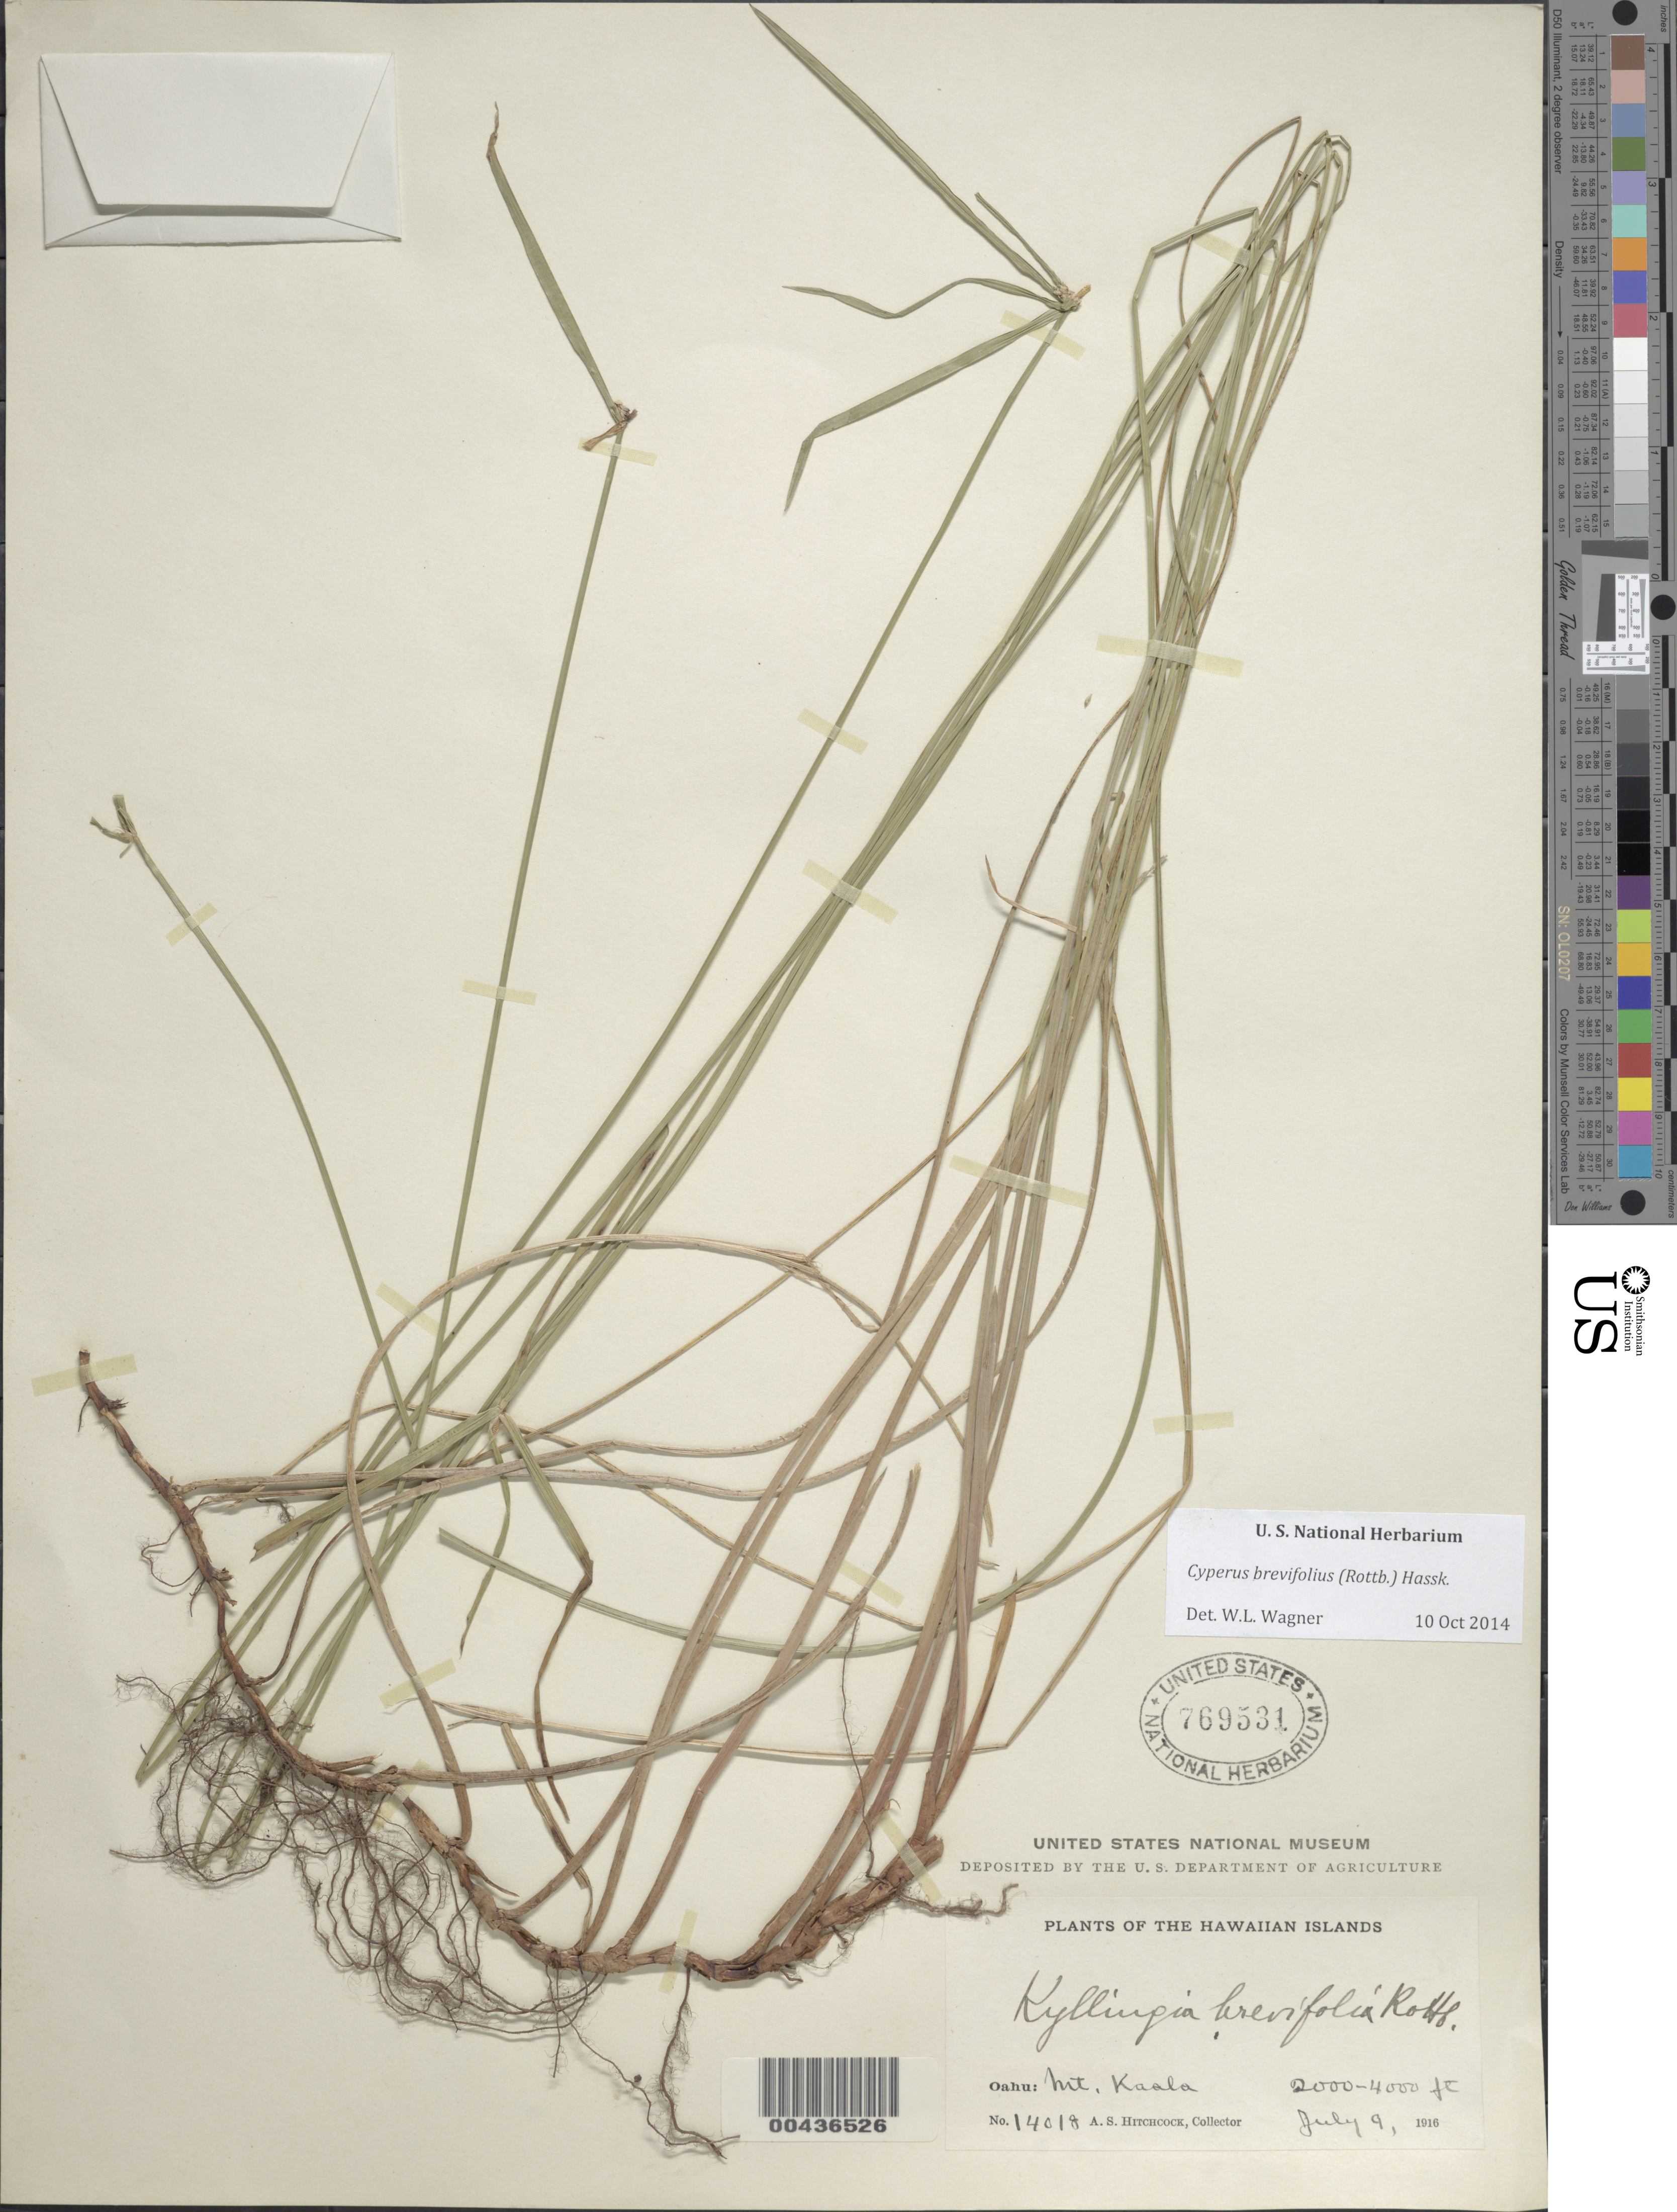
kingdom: Plantae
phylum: Tracheophyta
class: Liliopsida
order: Poales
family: Cyperaceae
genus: Cyperus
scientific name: Cyperus brevifolius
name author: (Rottb.) Hassk.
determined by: Wagner, W. L., (BOT), Smithsonian Institution - National Museum of Natural History (UNITED STATES)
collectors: A. S. Hitchcock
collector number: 14018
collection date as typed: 9 Jul 1916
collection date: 1916-07-09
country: United States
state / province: Hawaii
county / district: Honolulu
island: Oahu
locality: Mt. Kaala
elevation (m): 610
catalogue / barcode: US 769531